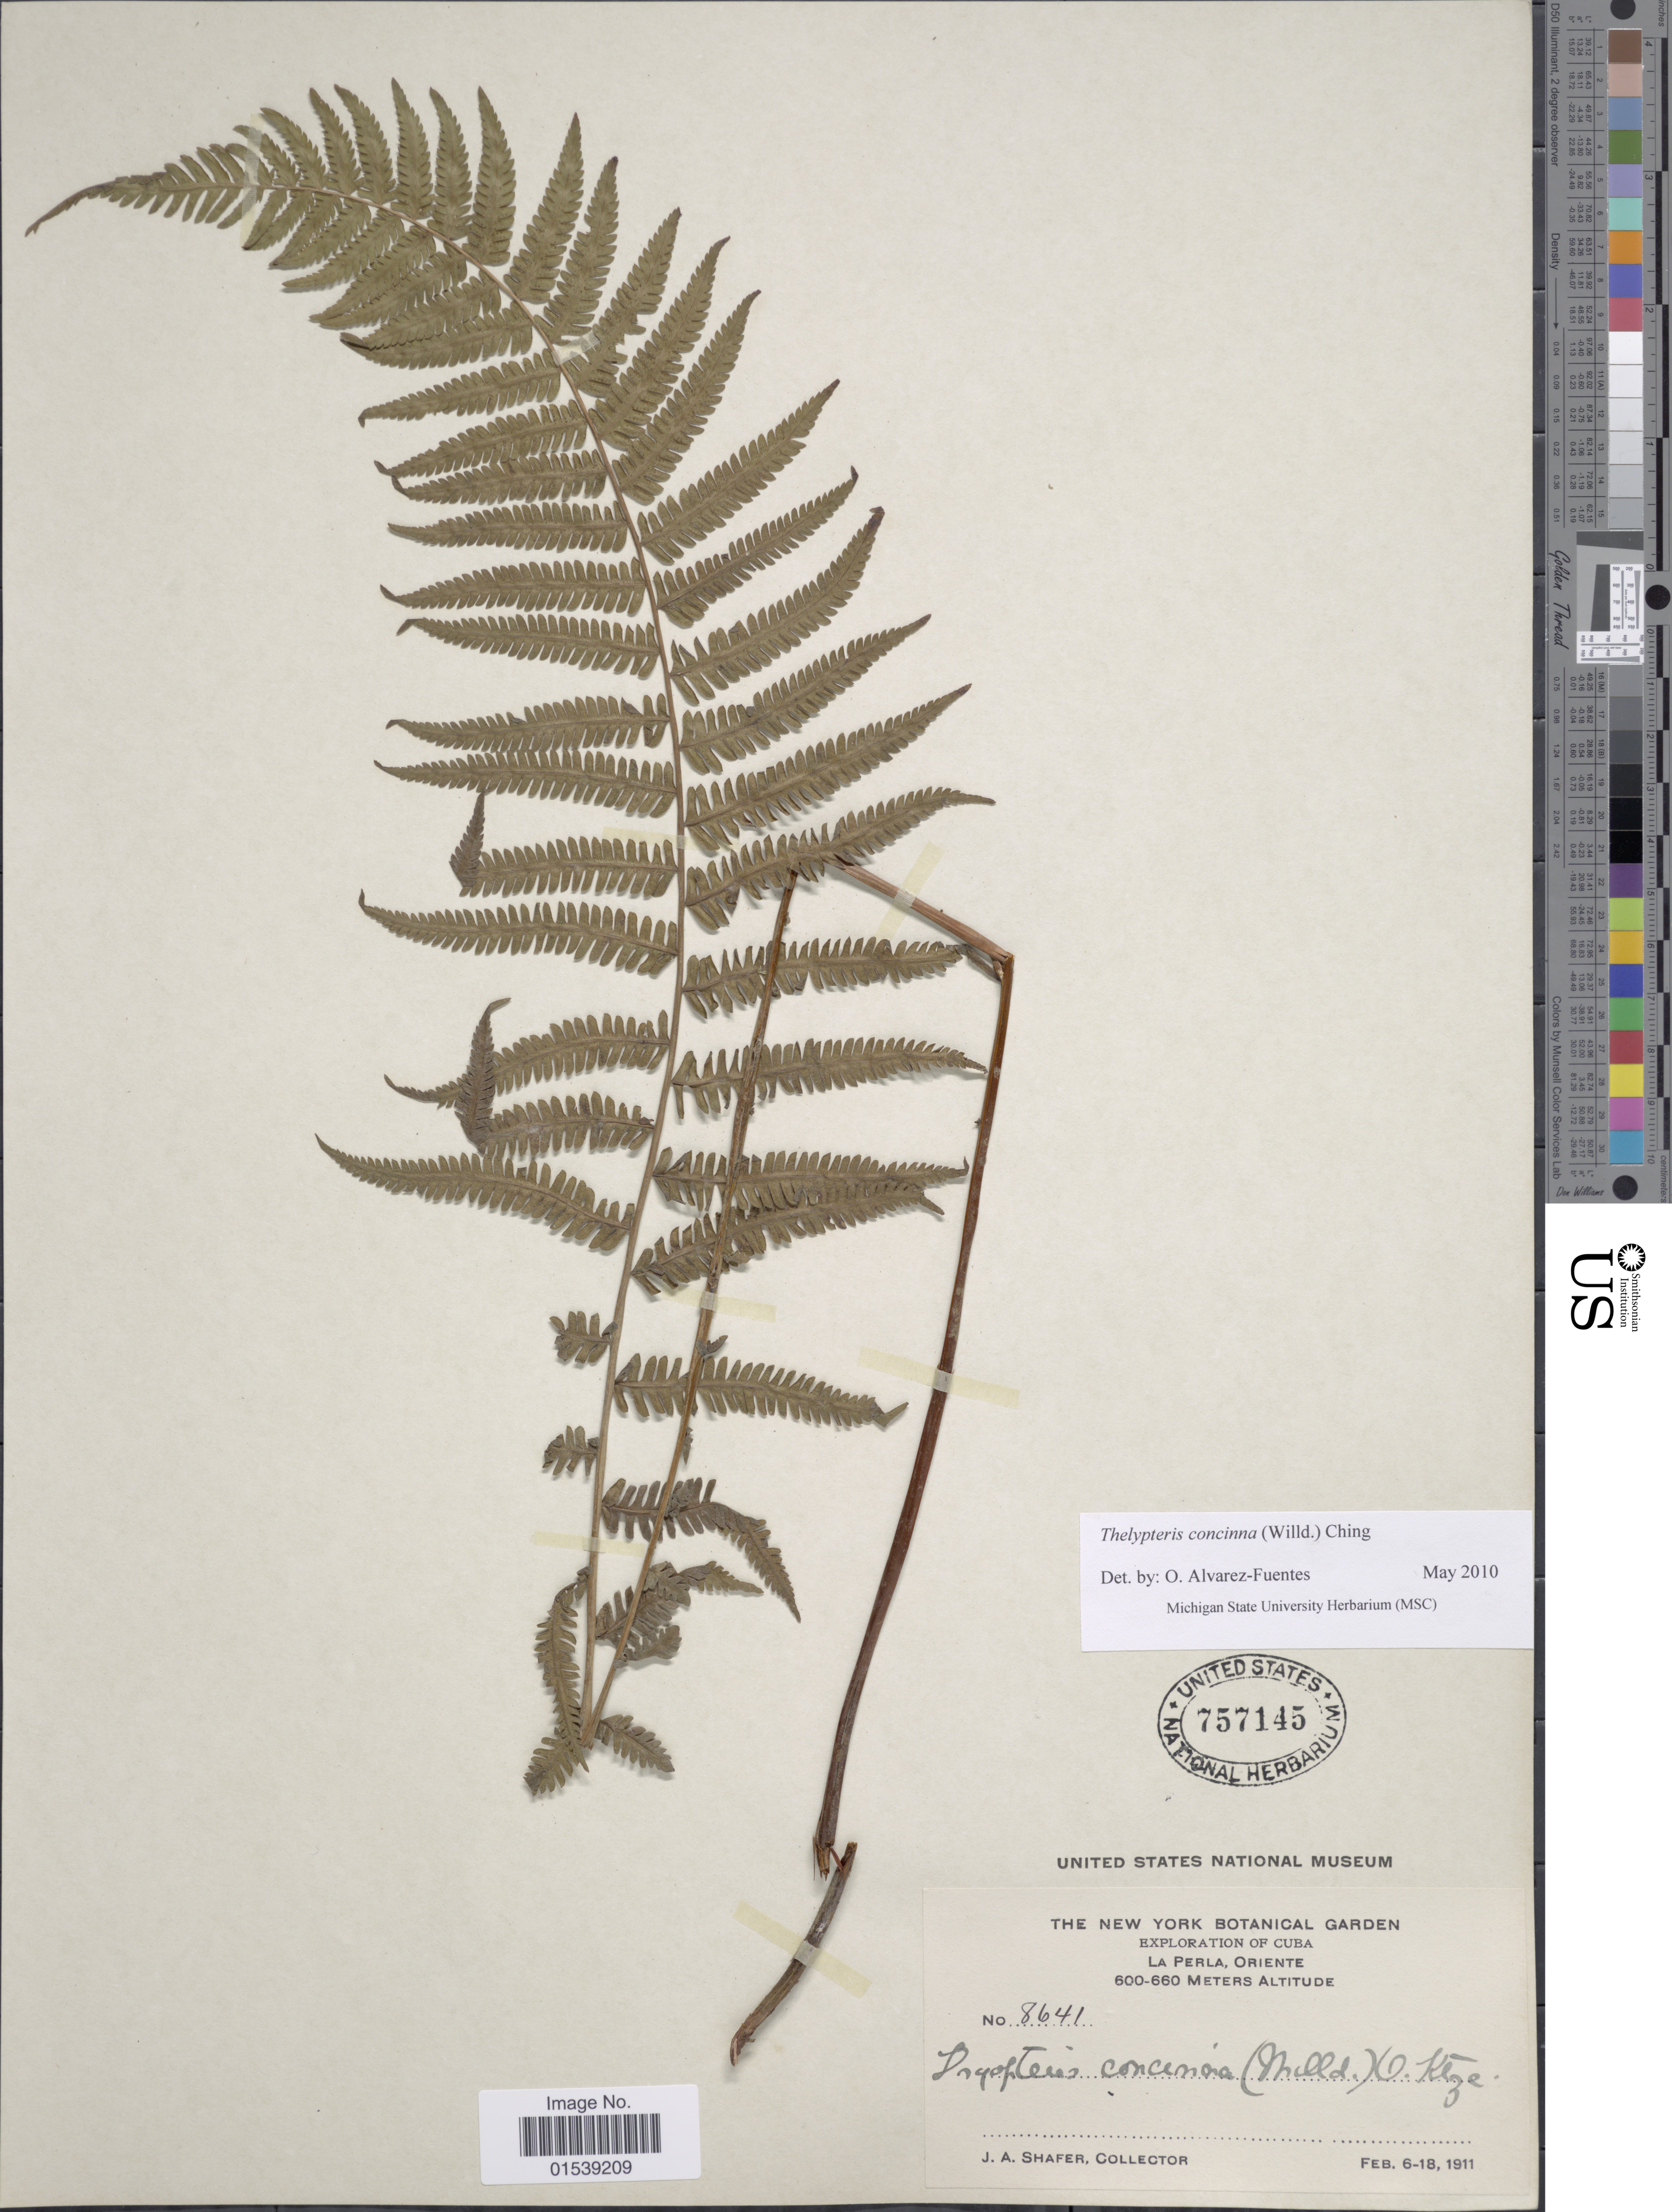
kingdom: Plantae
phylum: Tracheophyta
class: Polypodiopsida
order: Polypodiales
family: Thelypteridaceae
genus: Amauropelta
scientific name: Amauropelta concinna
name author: (Willd.) Pic. Serm.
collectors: J. A. Shafer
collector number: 8641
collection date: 1911-02-06/1911-02-18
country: Cuba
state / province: Oriente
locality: La Perla, Oriente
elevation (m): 600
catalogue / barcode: US 757145